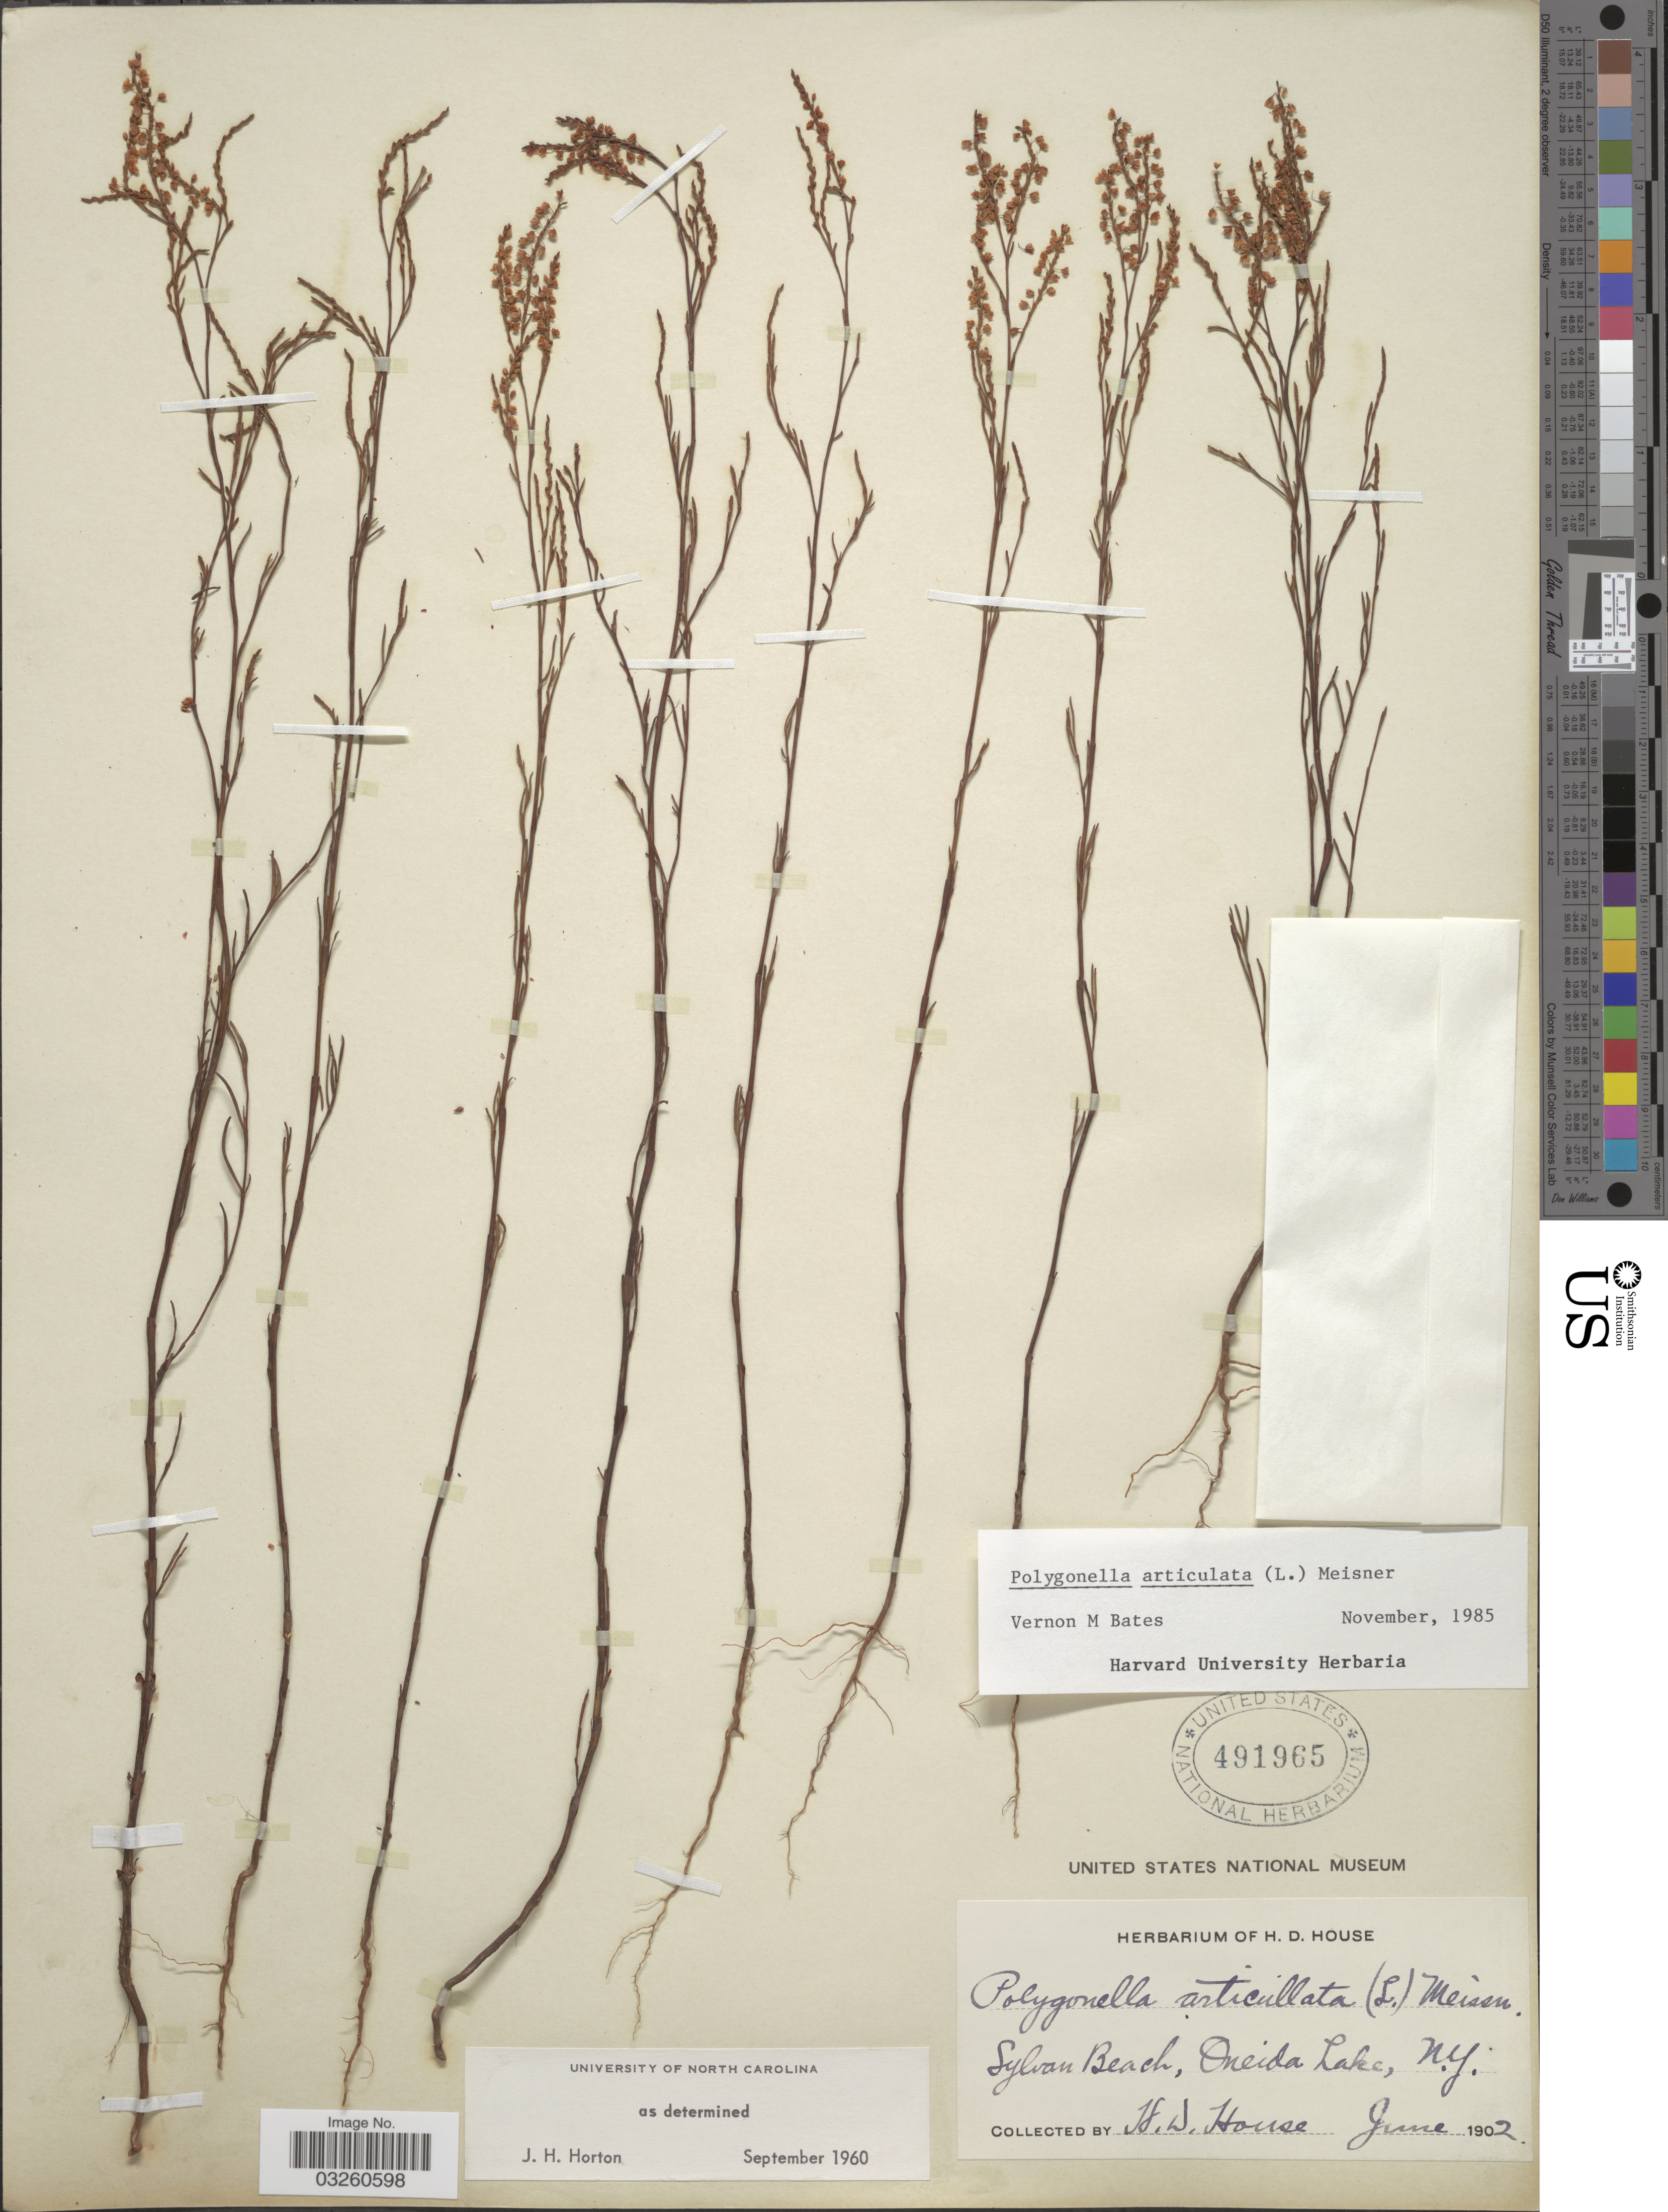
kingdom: Plantae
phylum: Tracheophyta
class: Magnoliopsida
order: Caryophyllales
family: Polygonaceae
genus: Polygonella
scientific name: Polygonella articulata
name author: (L.) Meisn.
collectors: H. D. House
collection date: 1902-06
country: United States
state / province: New York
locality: Sylvan Beach, Oneida Lake.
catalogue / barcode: US 491965